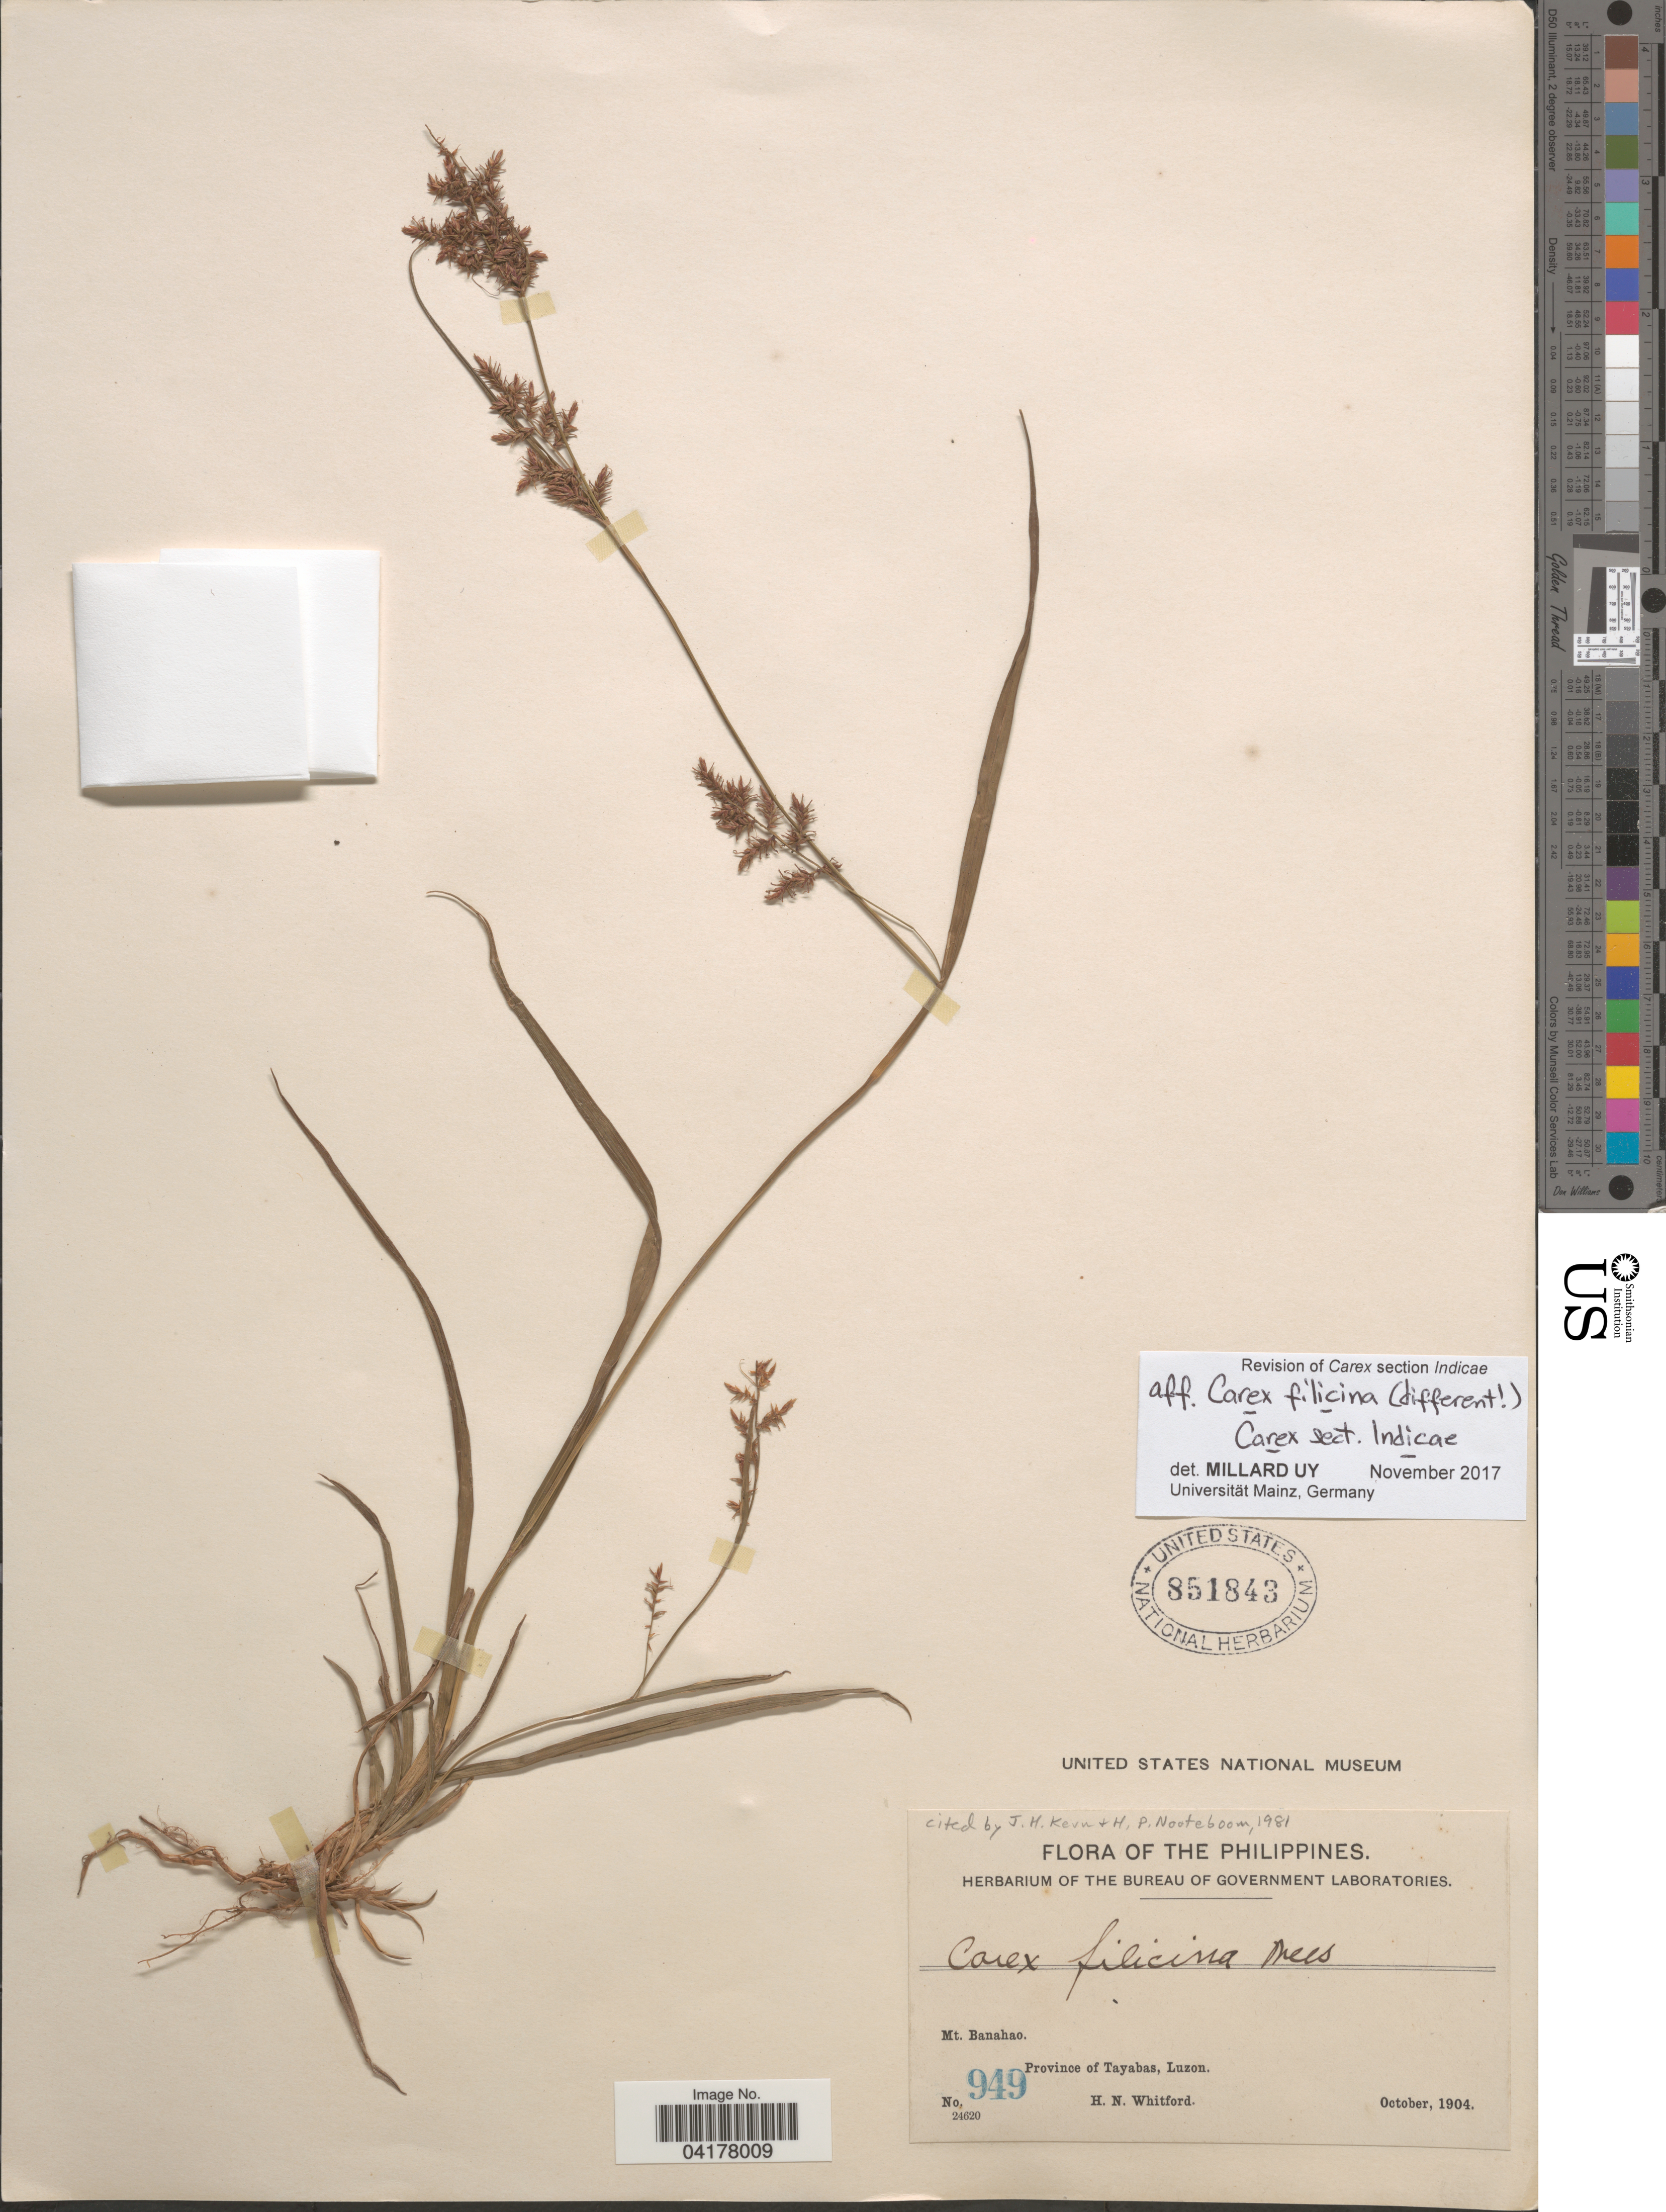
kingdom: Plantae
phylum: Tracheophyta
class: Liliopsida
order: Poales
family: Cyperaceae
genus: Carex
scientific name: Carex filicina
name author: Nees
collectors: H. N. Whitford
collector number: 949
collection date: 1904-10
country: Philippines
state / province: Calabarzon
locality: Mt. Banahao. Province of Tayabas, Luzon.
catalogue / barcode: US 851843